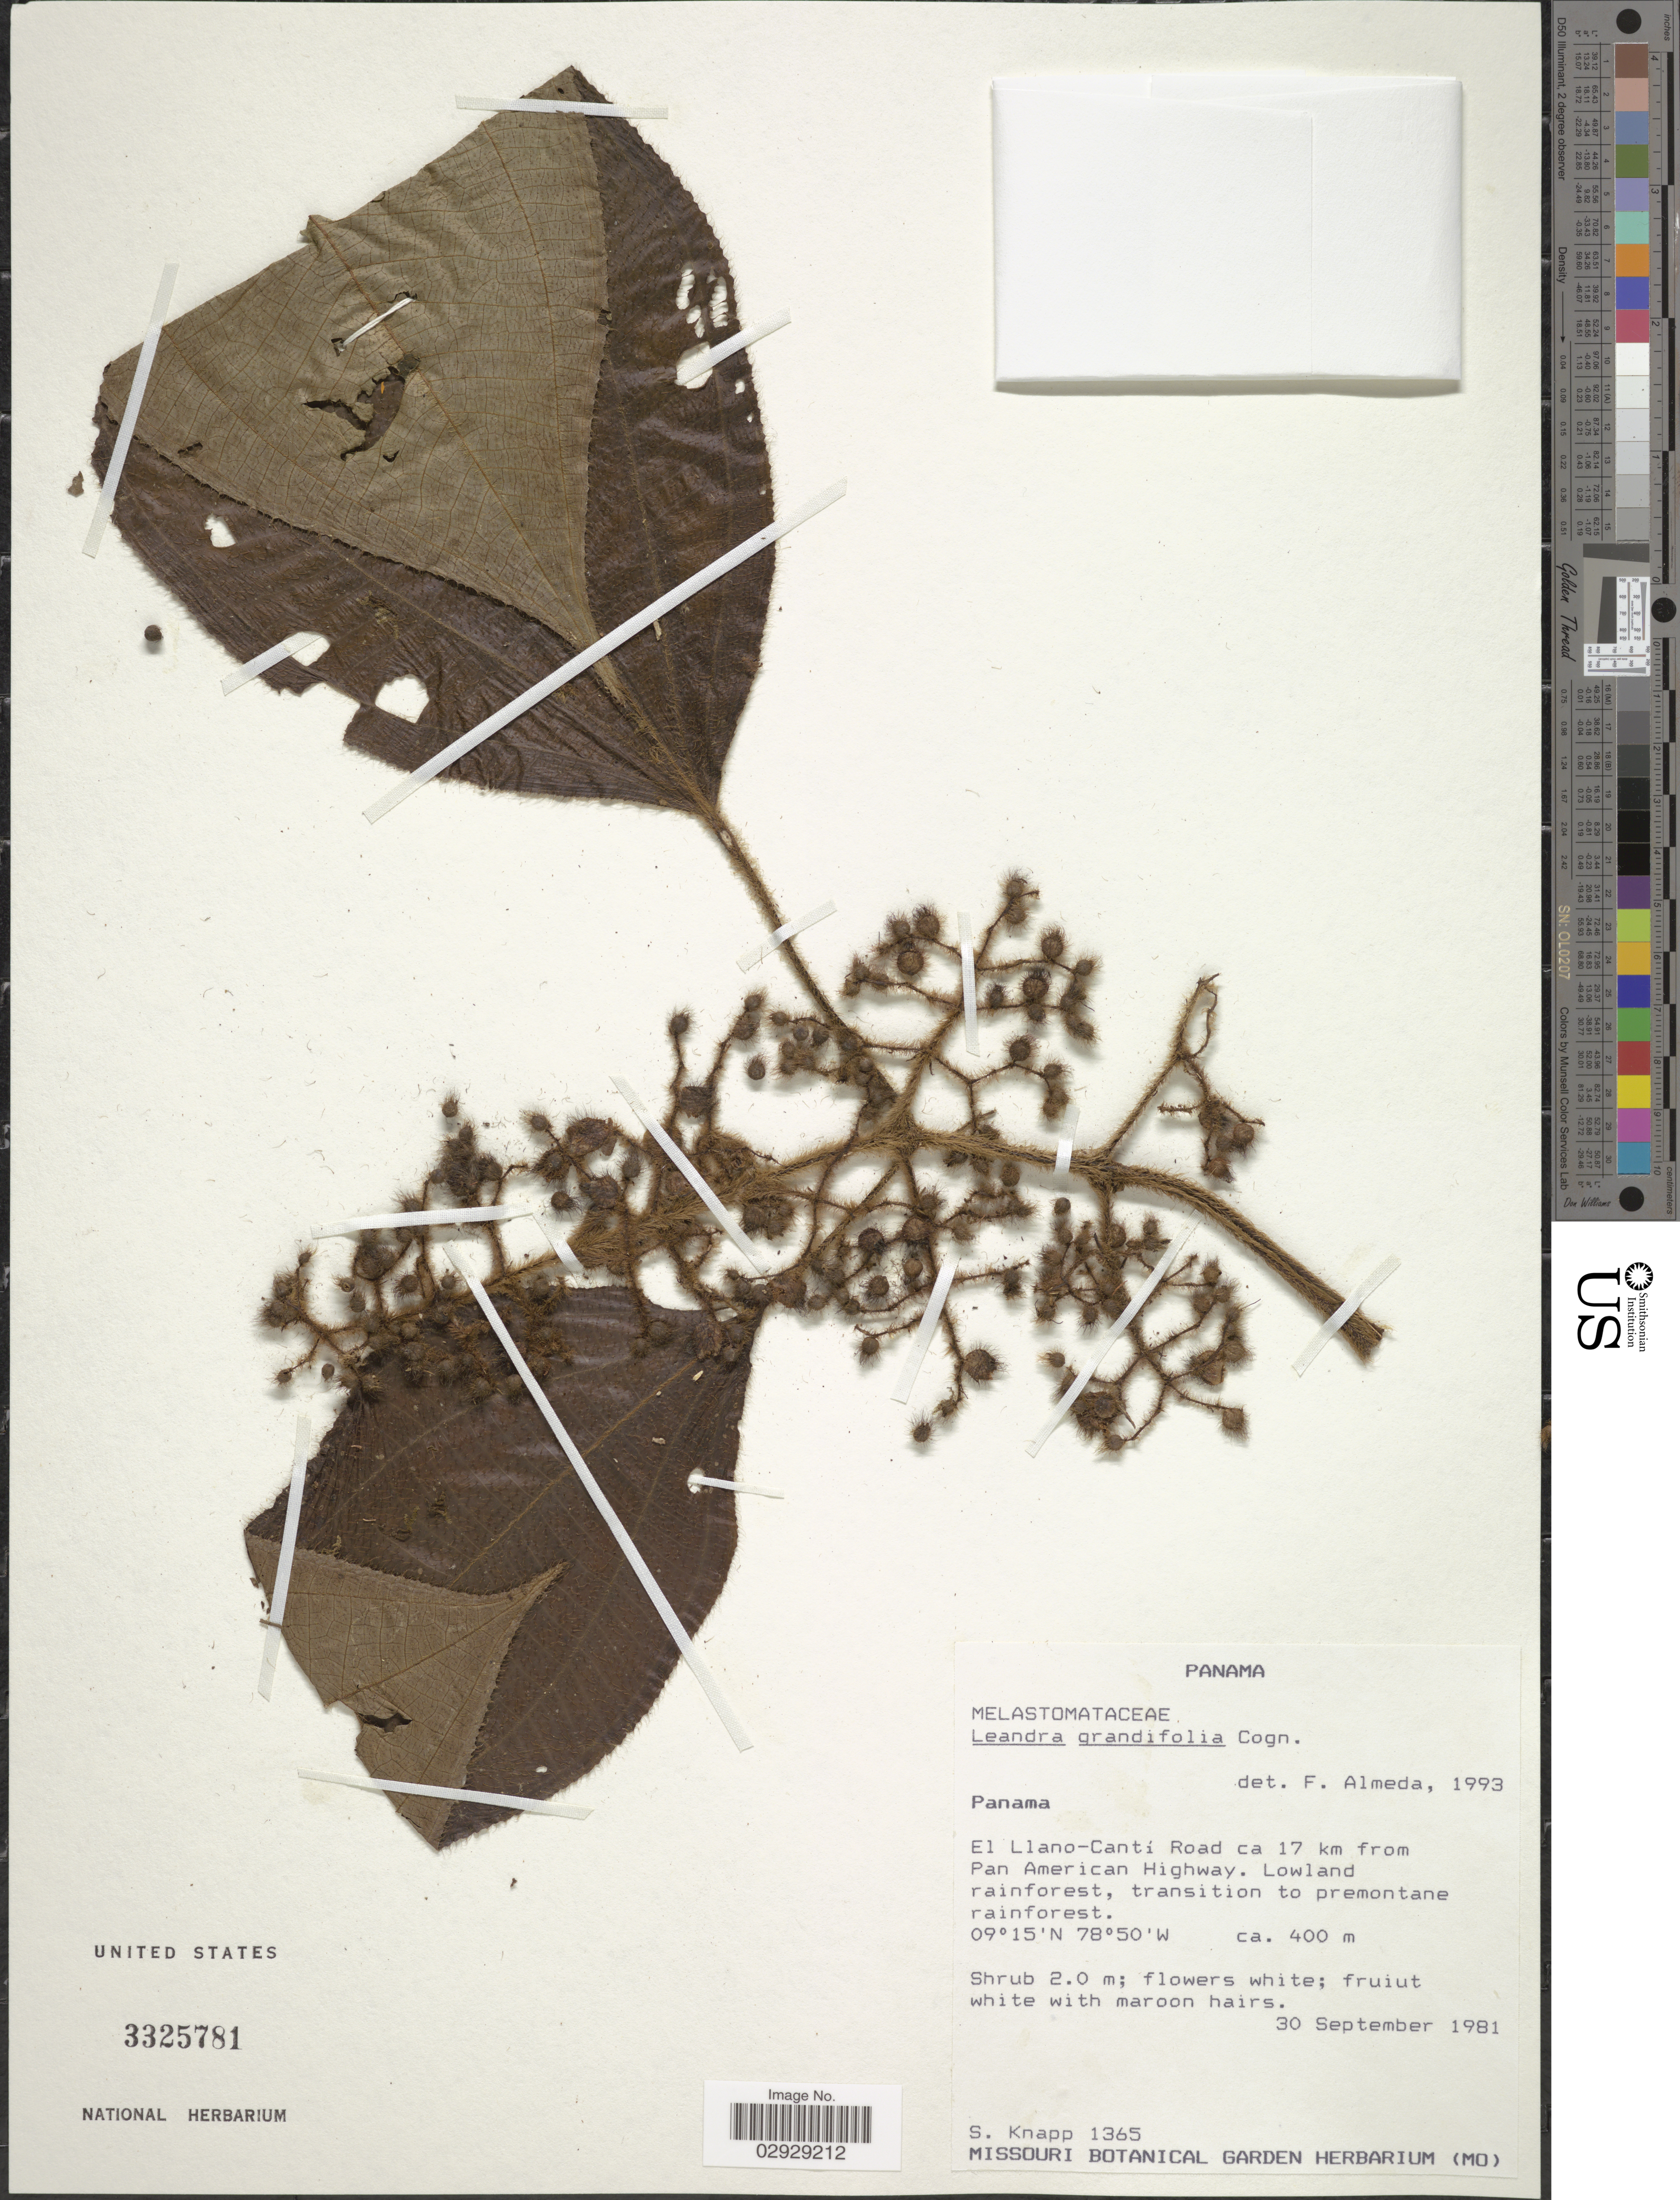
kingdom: Plantae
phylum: Tracheophyta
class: Magnoliopsida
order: Myrtales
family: Melastomataceae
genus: Leandra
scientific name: Leandra grandifolia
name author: Cogn.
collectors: S. Knapp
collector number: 1365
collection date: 1981-09-30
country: Panama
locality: El Llano-Cantí Road ca 17 km from Pan American Highway.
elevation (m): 400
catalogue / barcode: US 3325781